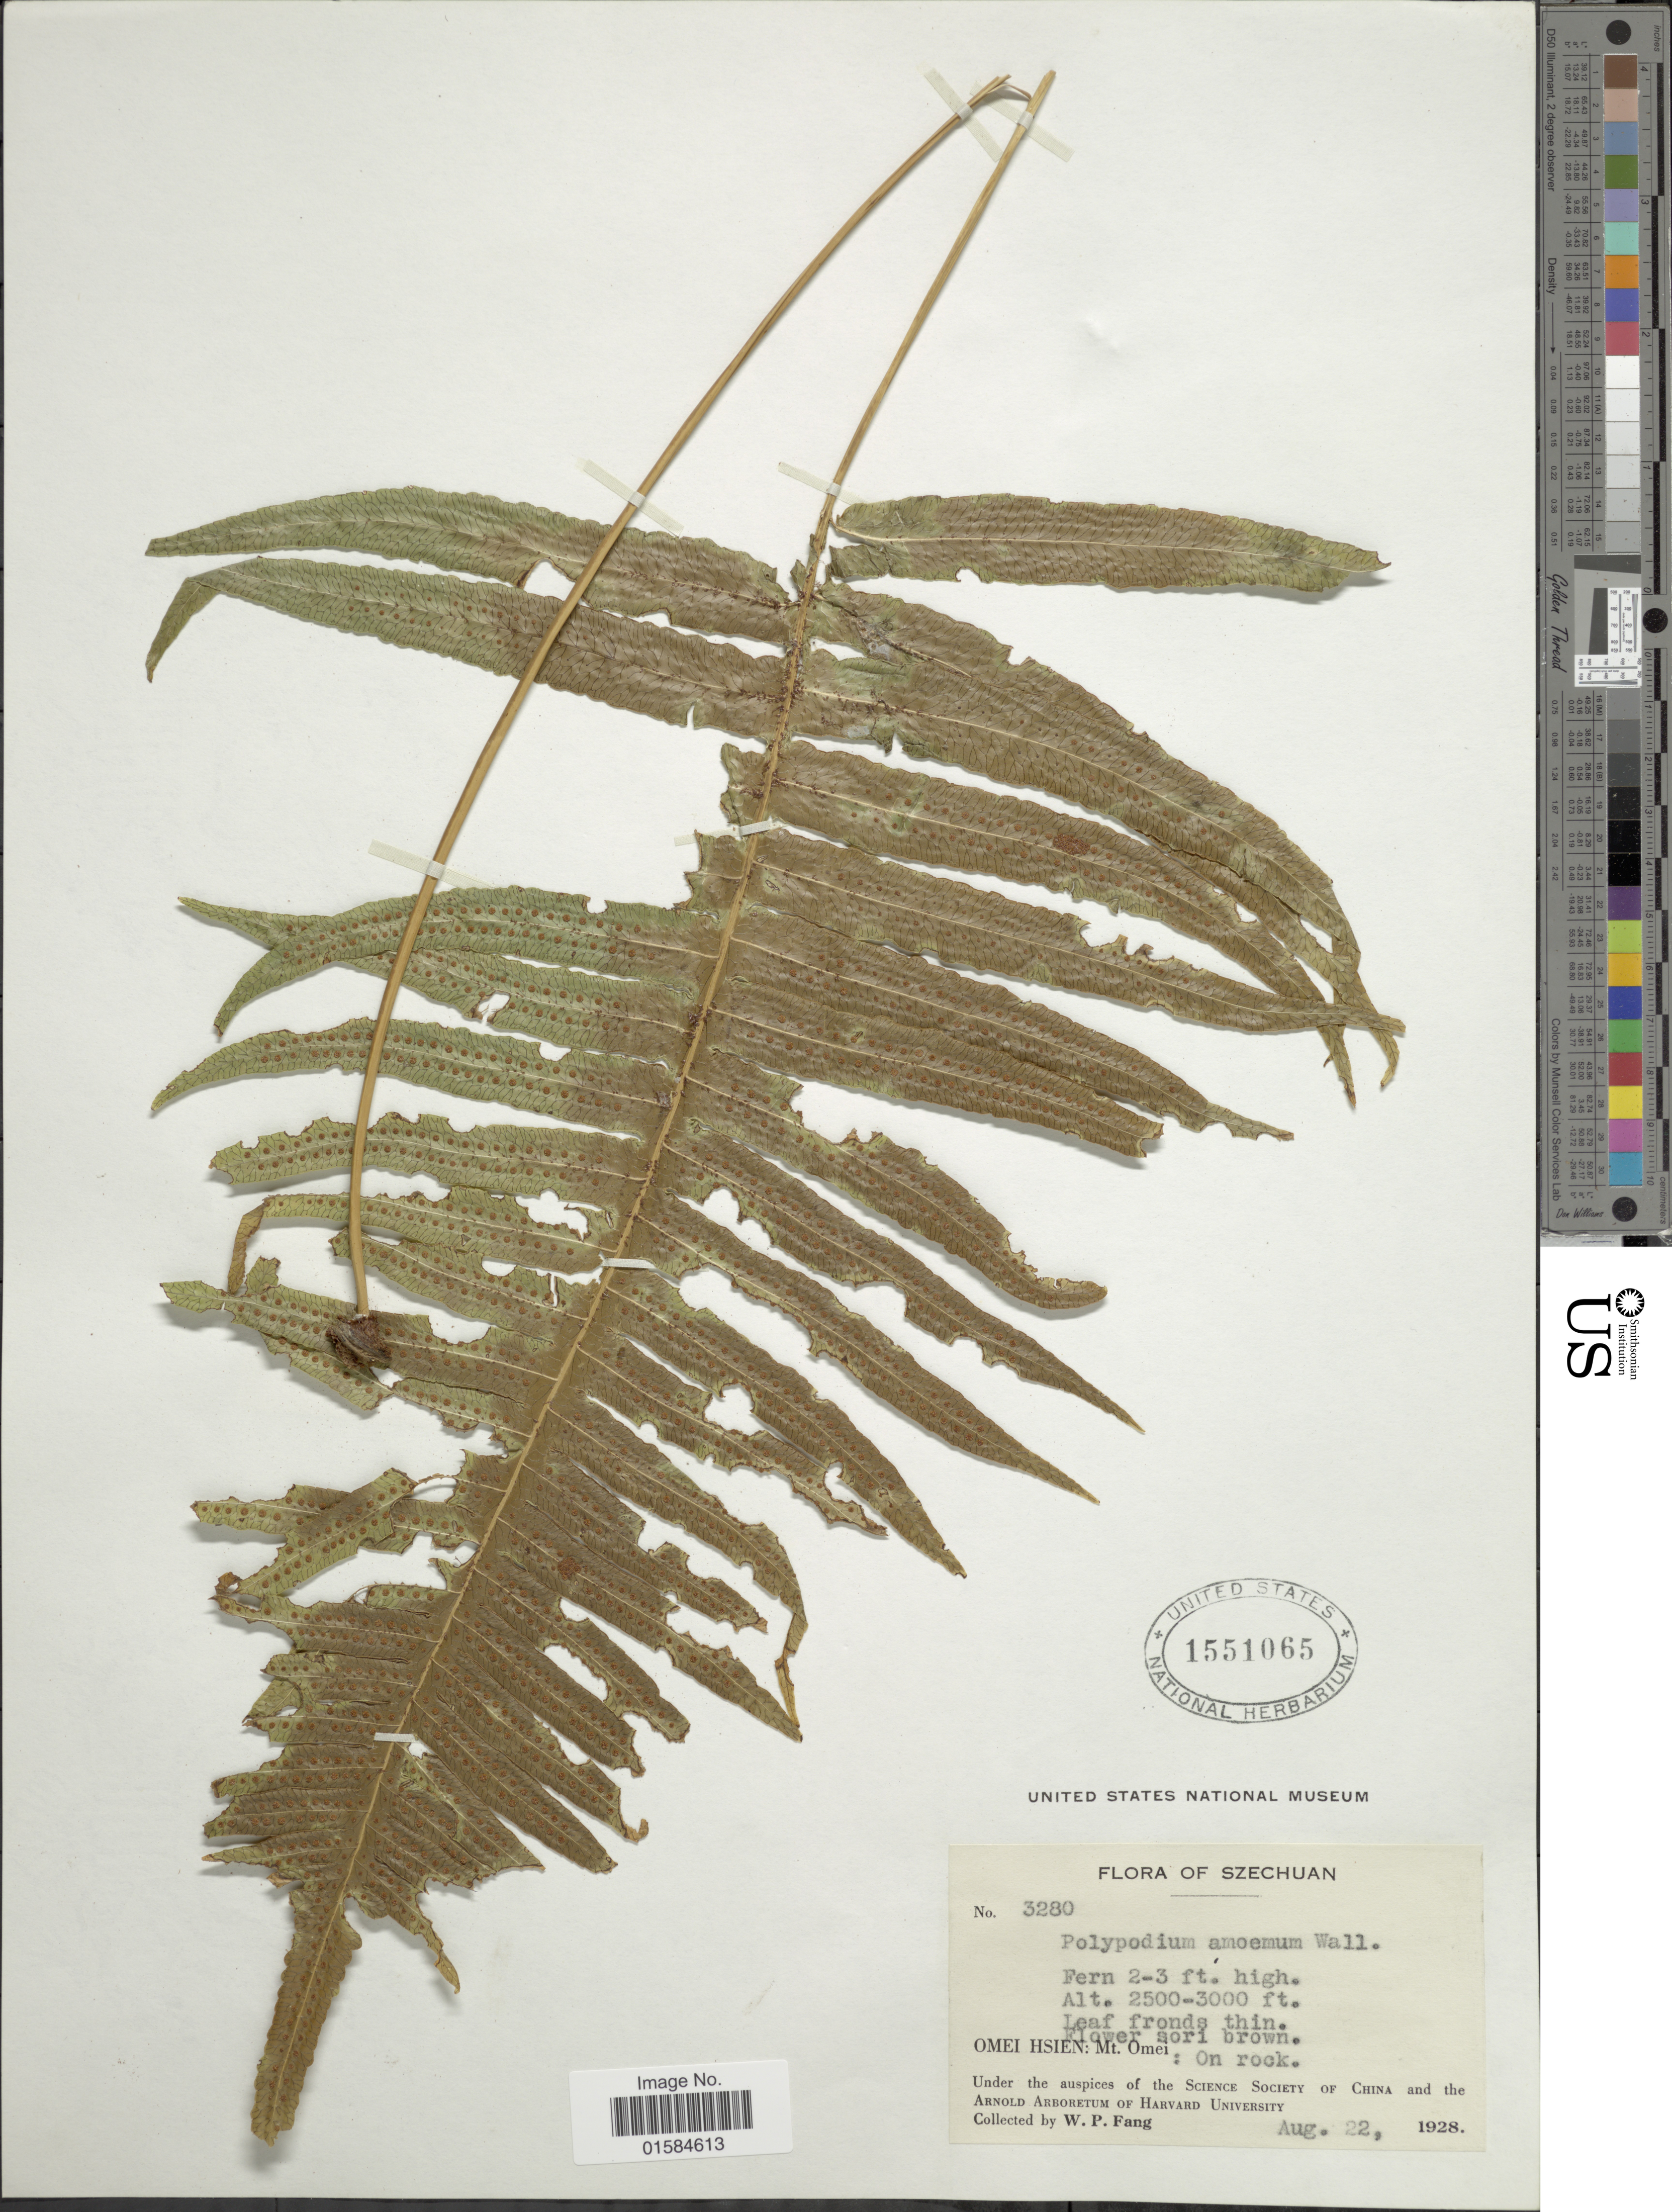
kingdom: Plantae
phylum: Tracheophyta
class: Polypodiopsida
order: Polypodiales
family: Polypodiaceae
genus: Goniophlebium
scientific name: Goniophlebium amoenum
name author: (Wall. ex Mett.) J. Sm.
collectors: W. P. Fang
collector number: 3280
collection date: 1928-08-22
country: China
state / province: Sichuan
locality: Szechuan, Omei Hsien: Mt. Omei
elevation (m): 762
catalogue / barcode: US 1551065